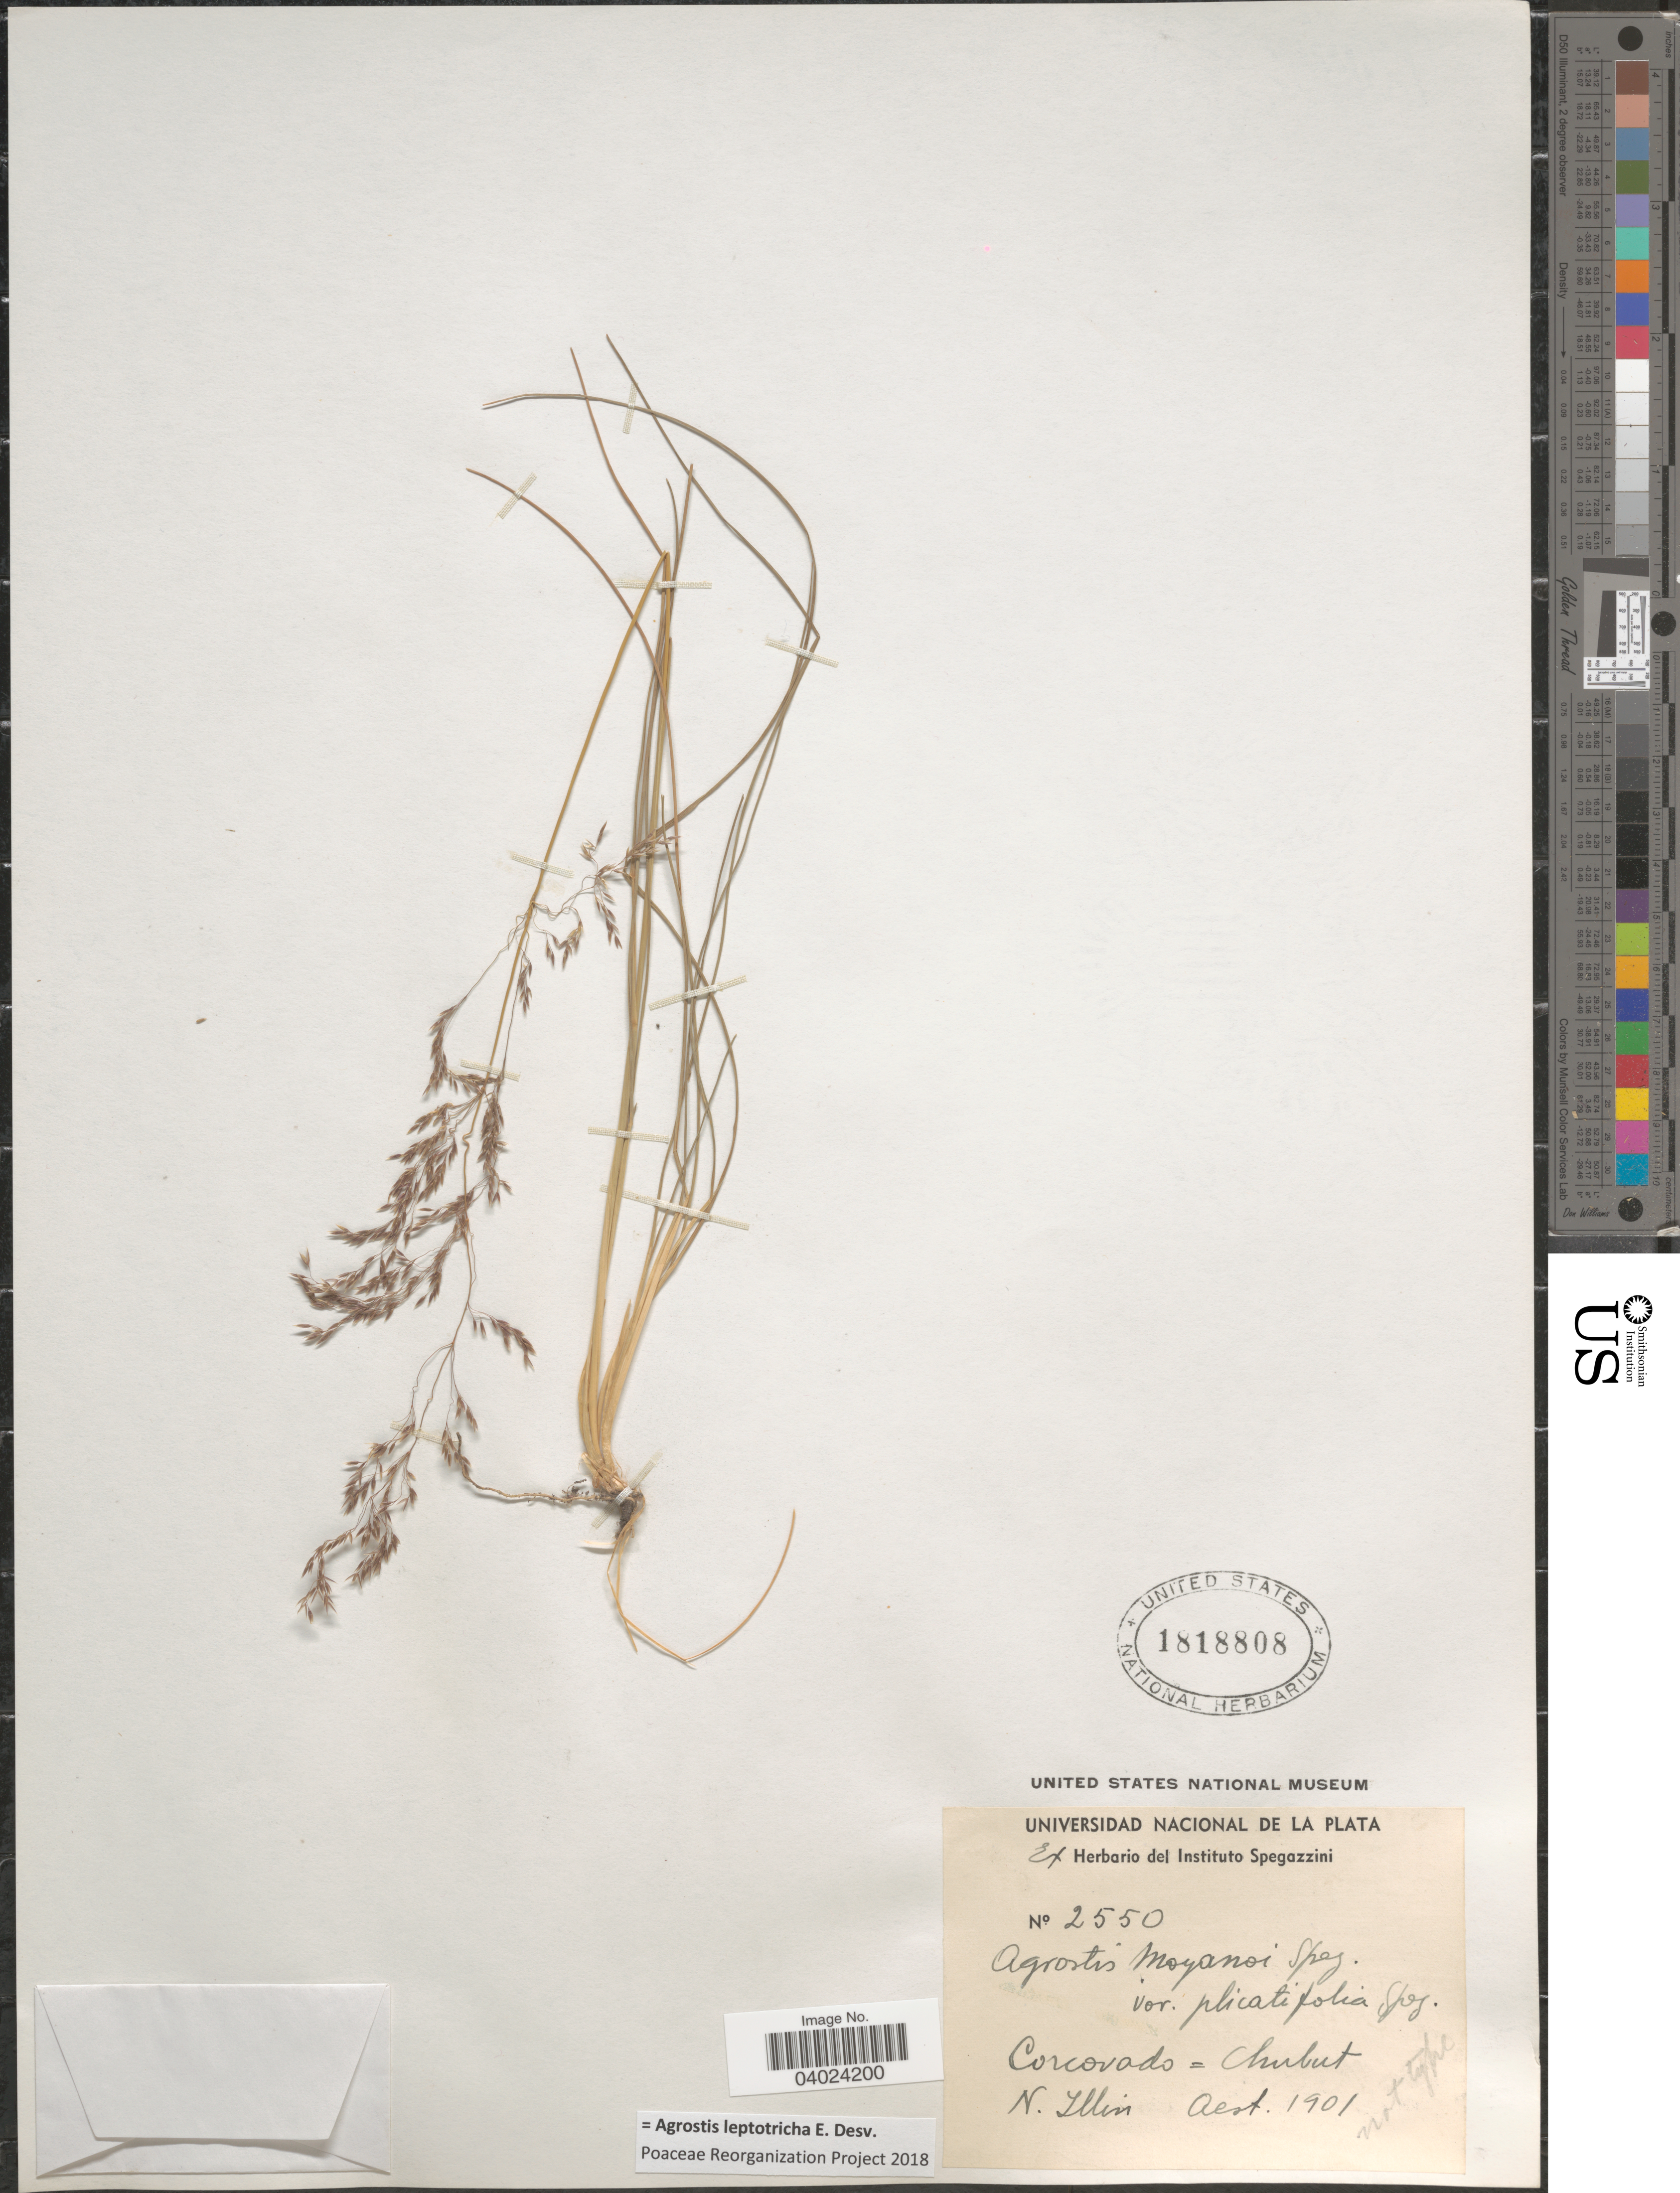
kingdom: Plantae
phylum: Tracheophyta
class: Liliopsida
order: Poales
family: Poaceae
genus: Agrostis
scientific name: Agrostis leptotricha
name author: É. Desv.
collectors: N. Illin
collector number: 2550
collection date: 1901-08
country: Argentina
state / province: Chubut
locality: Corcovado.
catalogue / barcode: US 1818808